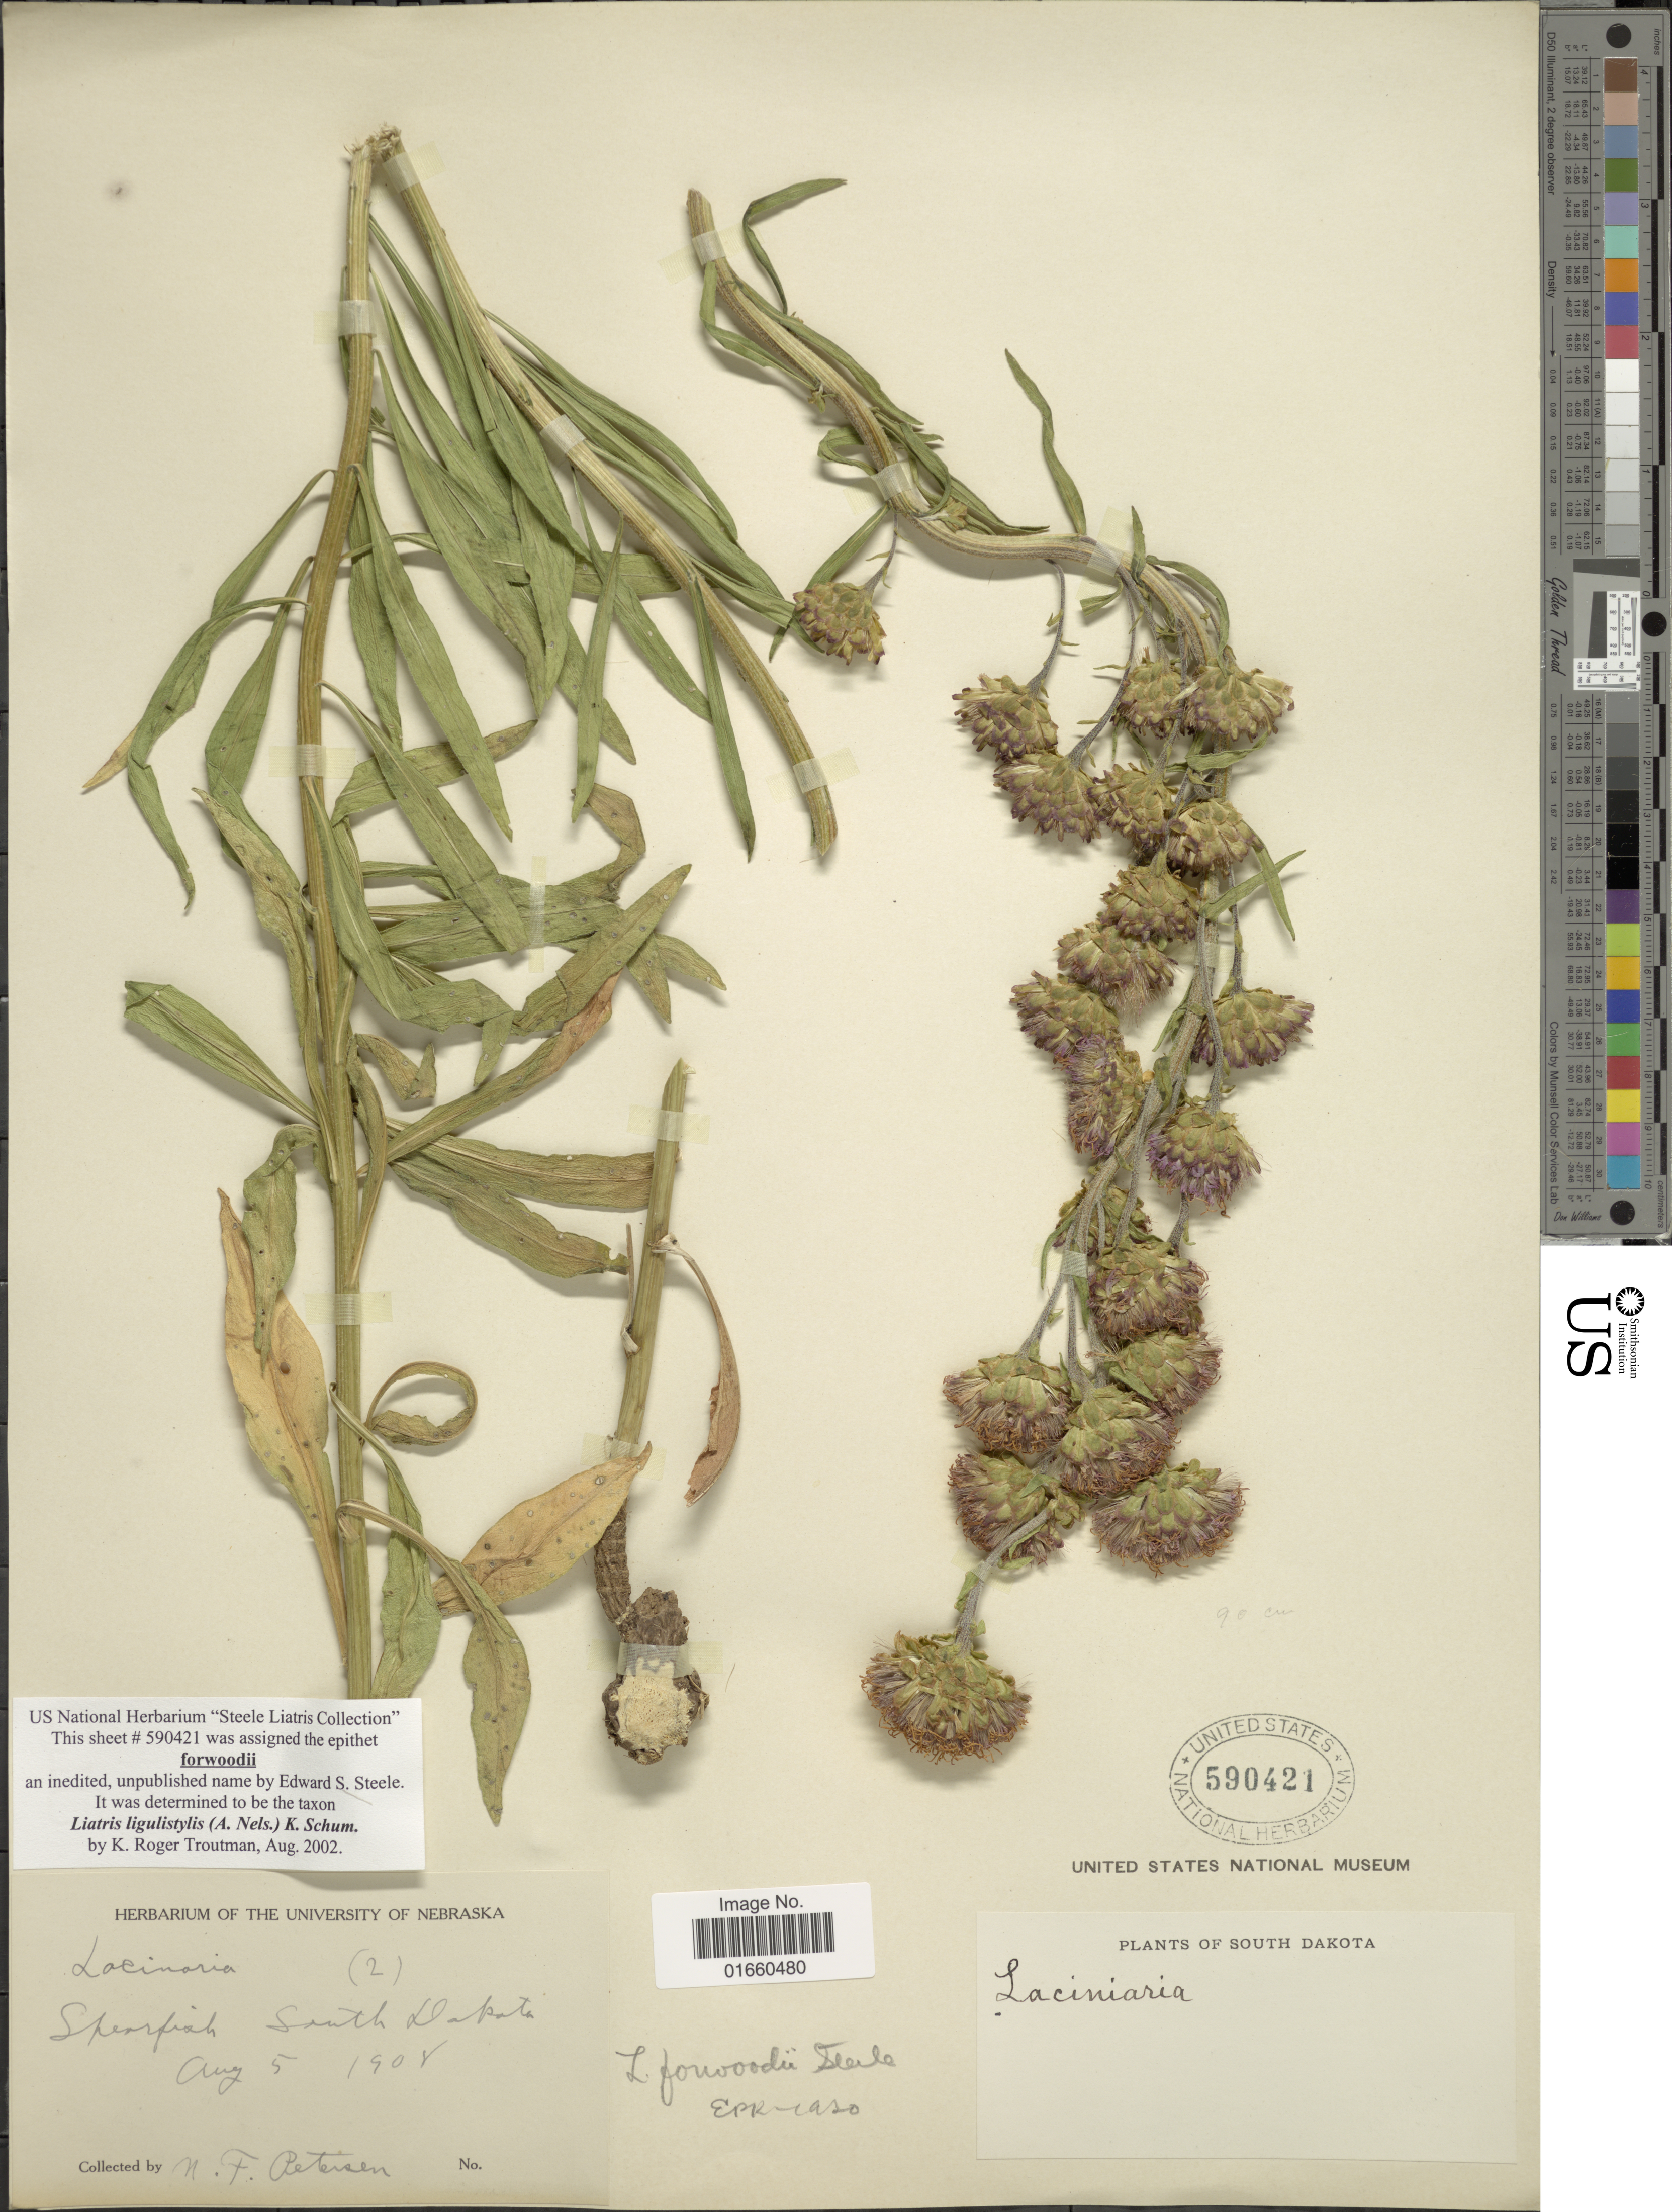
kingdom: Plantae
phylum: Tracheophyta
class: Magnoliopsida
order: Asterales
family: Asteraceae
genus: Liatris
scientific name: Liatris ligulistylis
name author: (A. Nelson) K. Schum.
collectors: N. F. Peterson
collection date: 1908-08-05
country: United States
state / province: South Dakota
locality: Spearfish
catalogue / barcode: US 590421